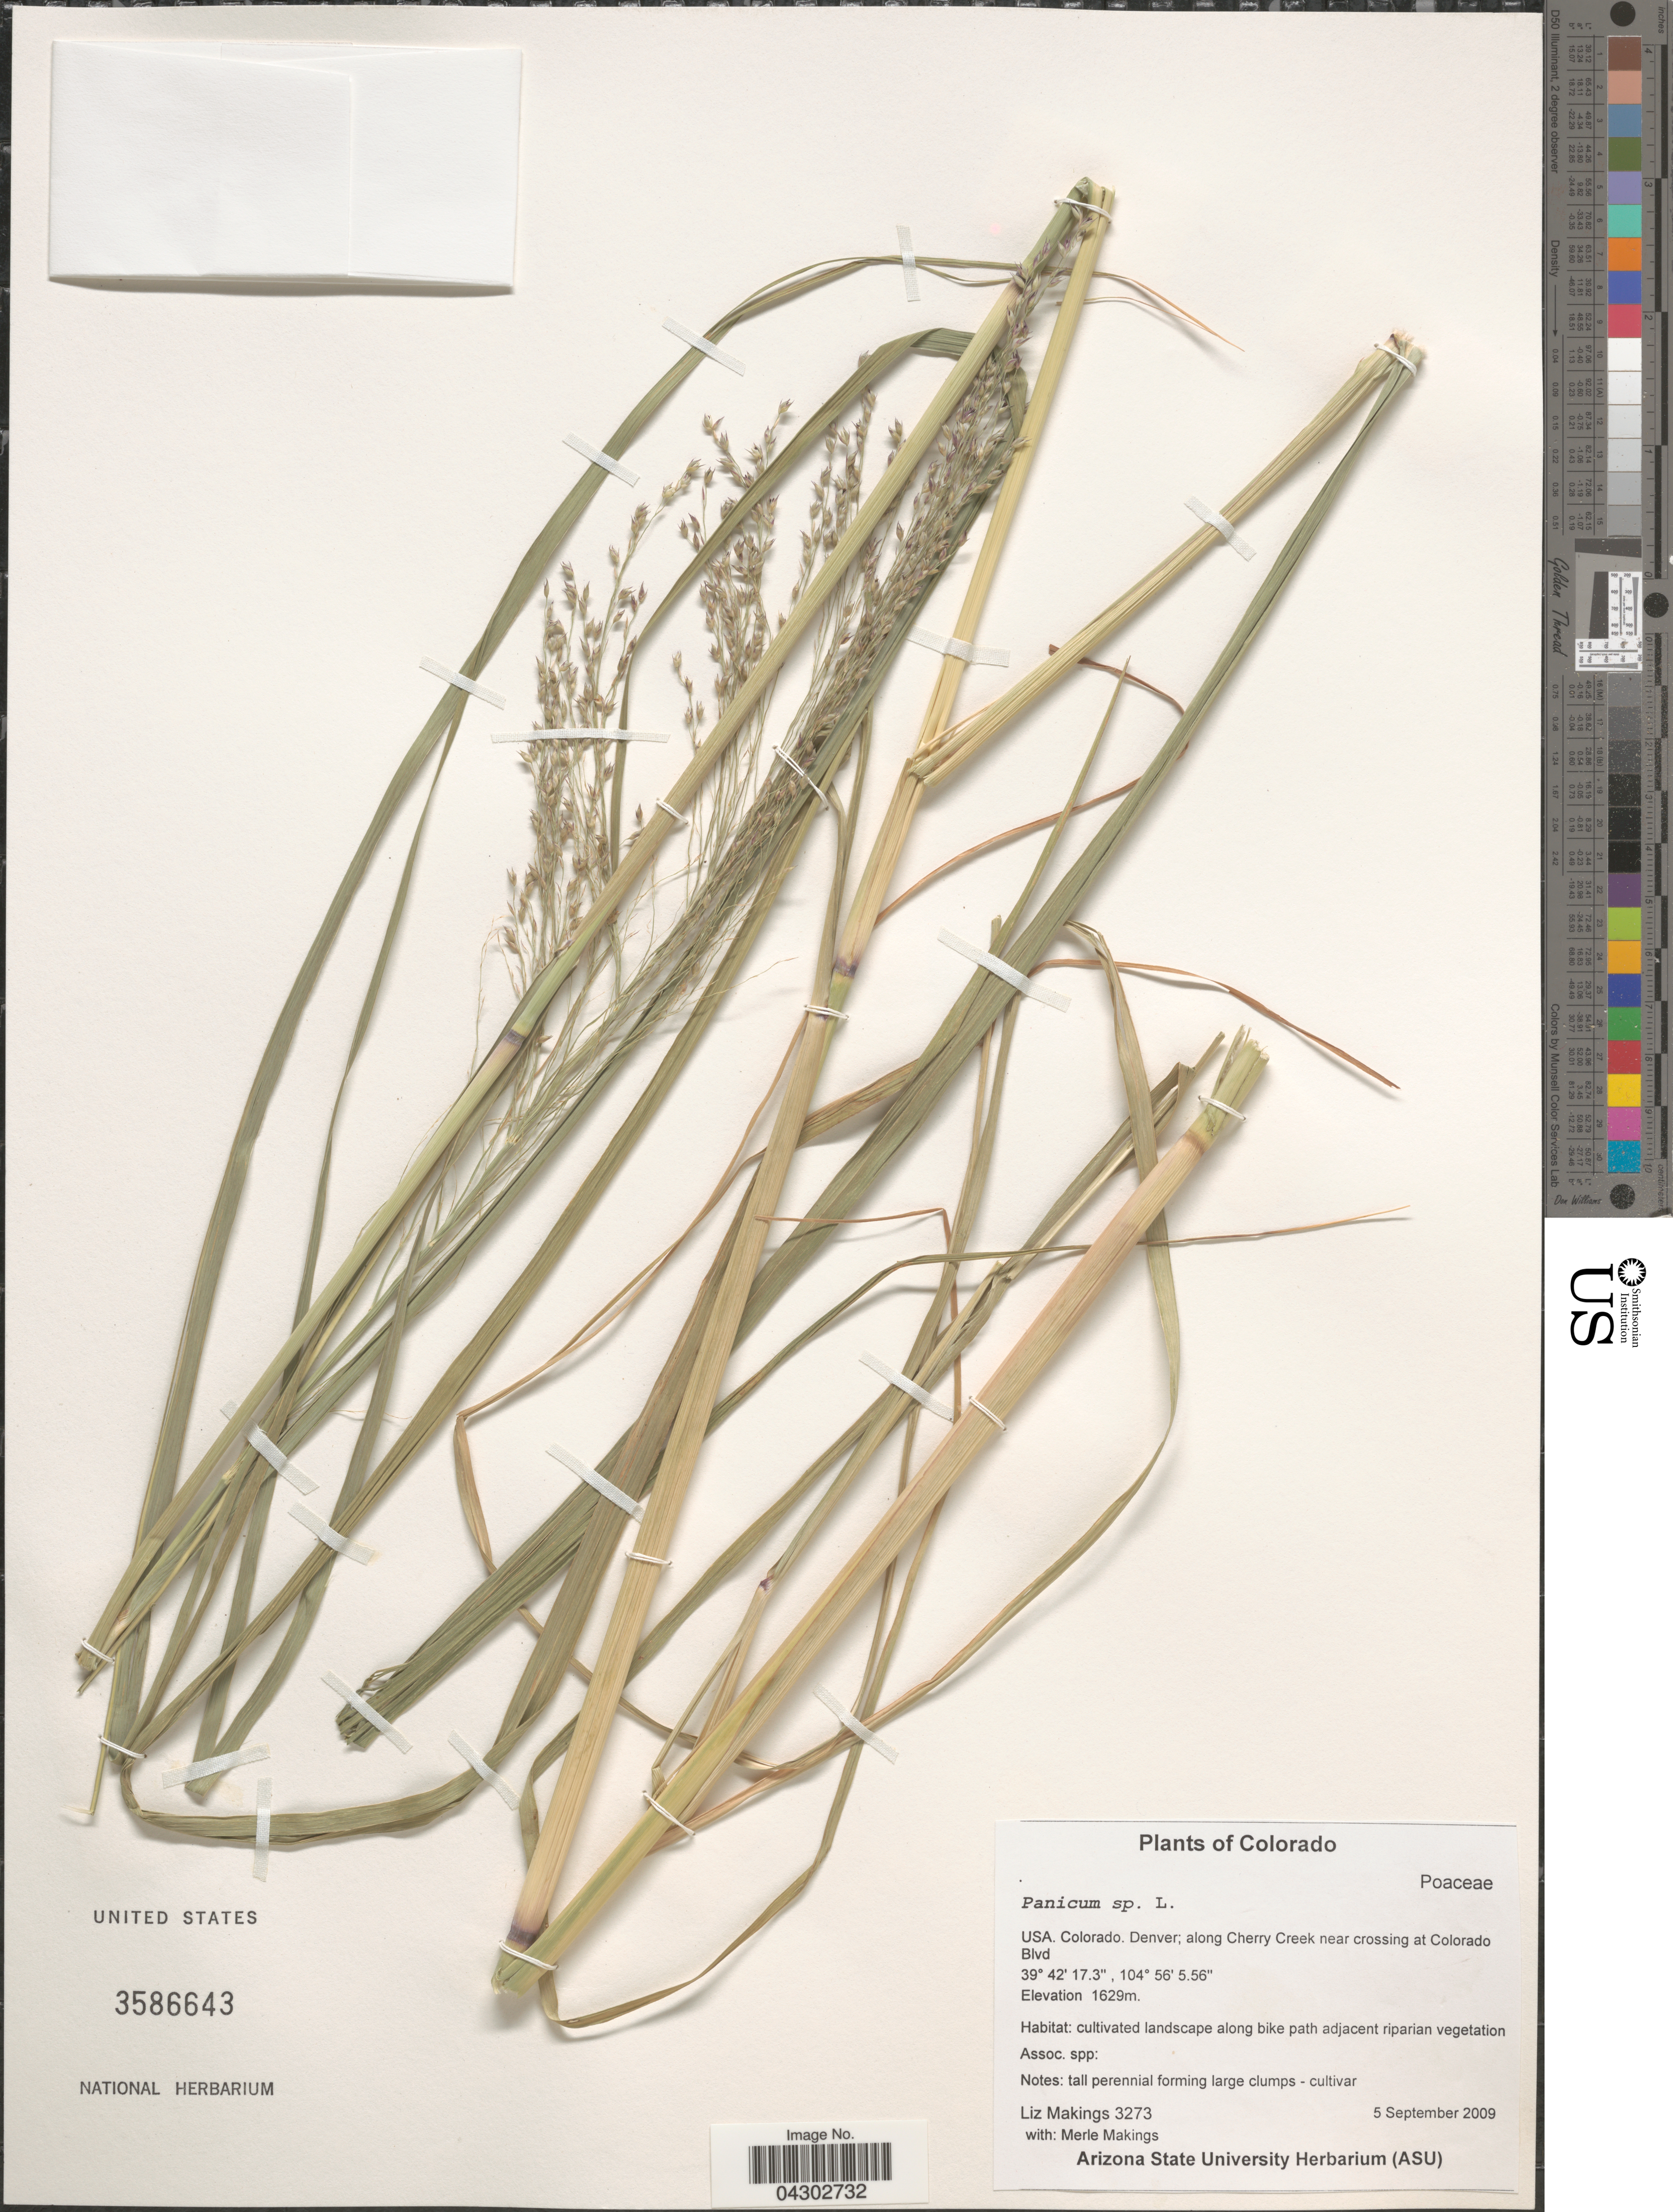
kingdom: Plantae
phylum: Tracheophyta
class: Liliopsida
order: Poales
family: Poaceae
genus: Panicum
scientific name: Panicum sp.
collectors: L. Makings & M. Makings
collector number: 3273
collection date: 2009-09-05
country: United States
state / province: Colorado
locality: Denver; along Cherry Creek near crossing at Colorado Blvd. Cultivated landscape along bike path adjacent riparian vegetation.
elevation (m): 1629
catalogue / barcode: US 3586643